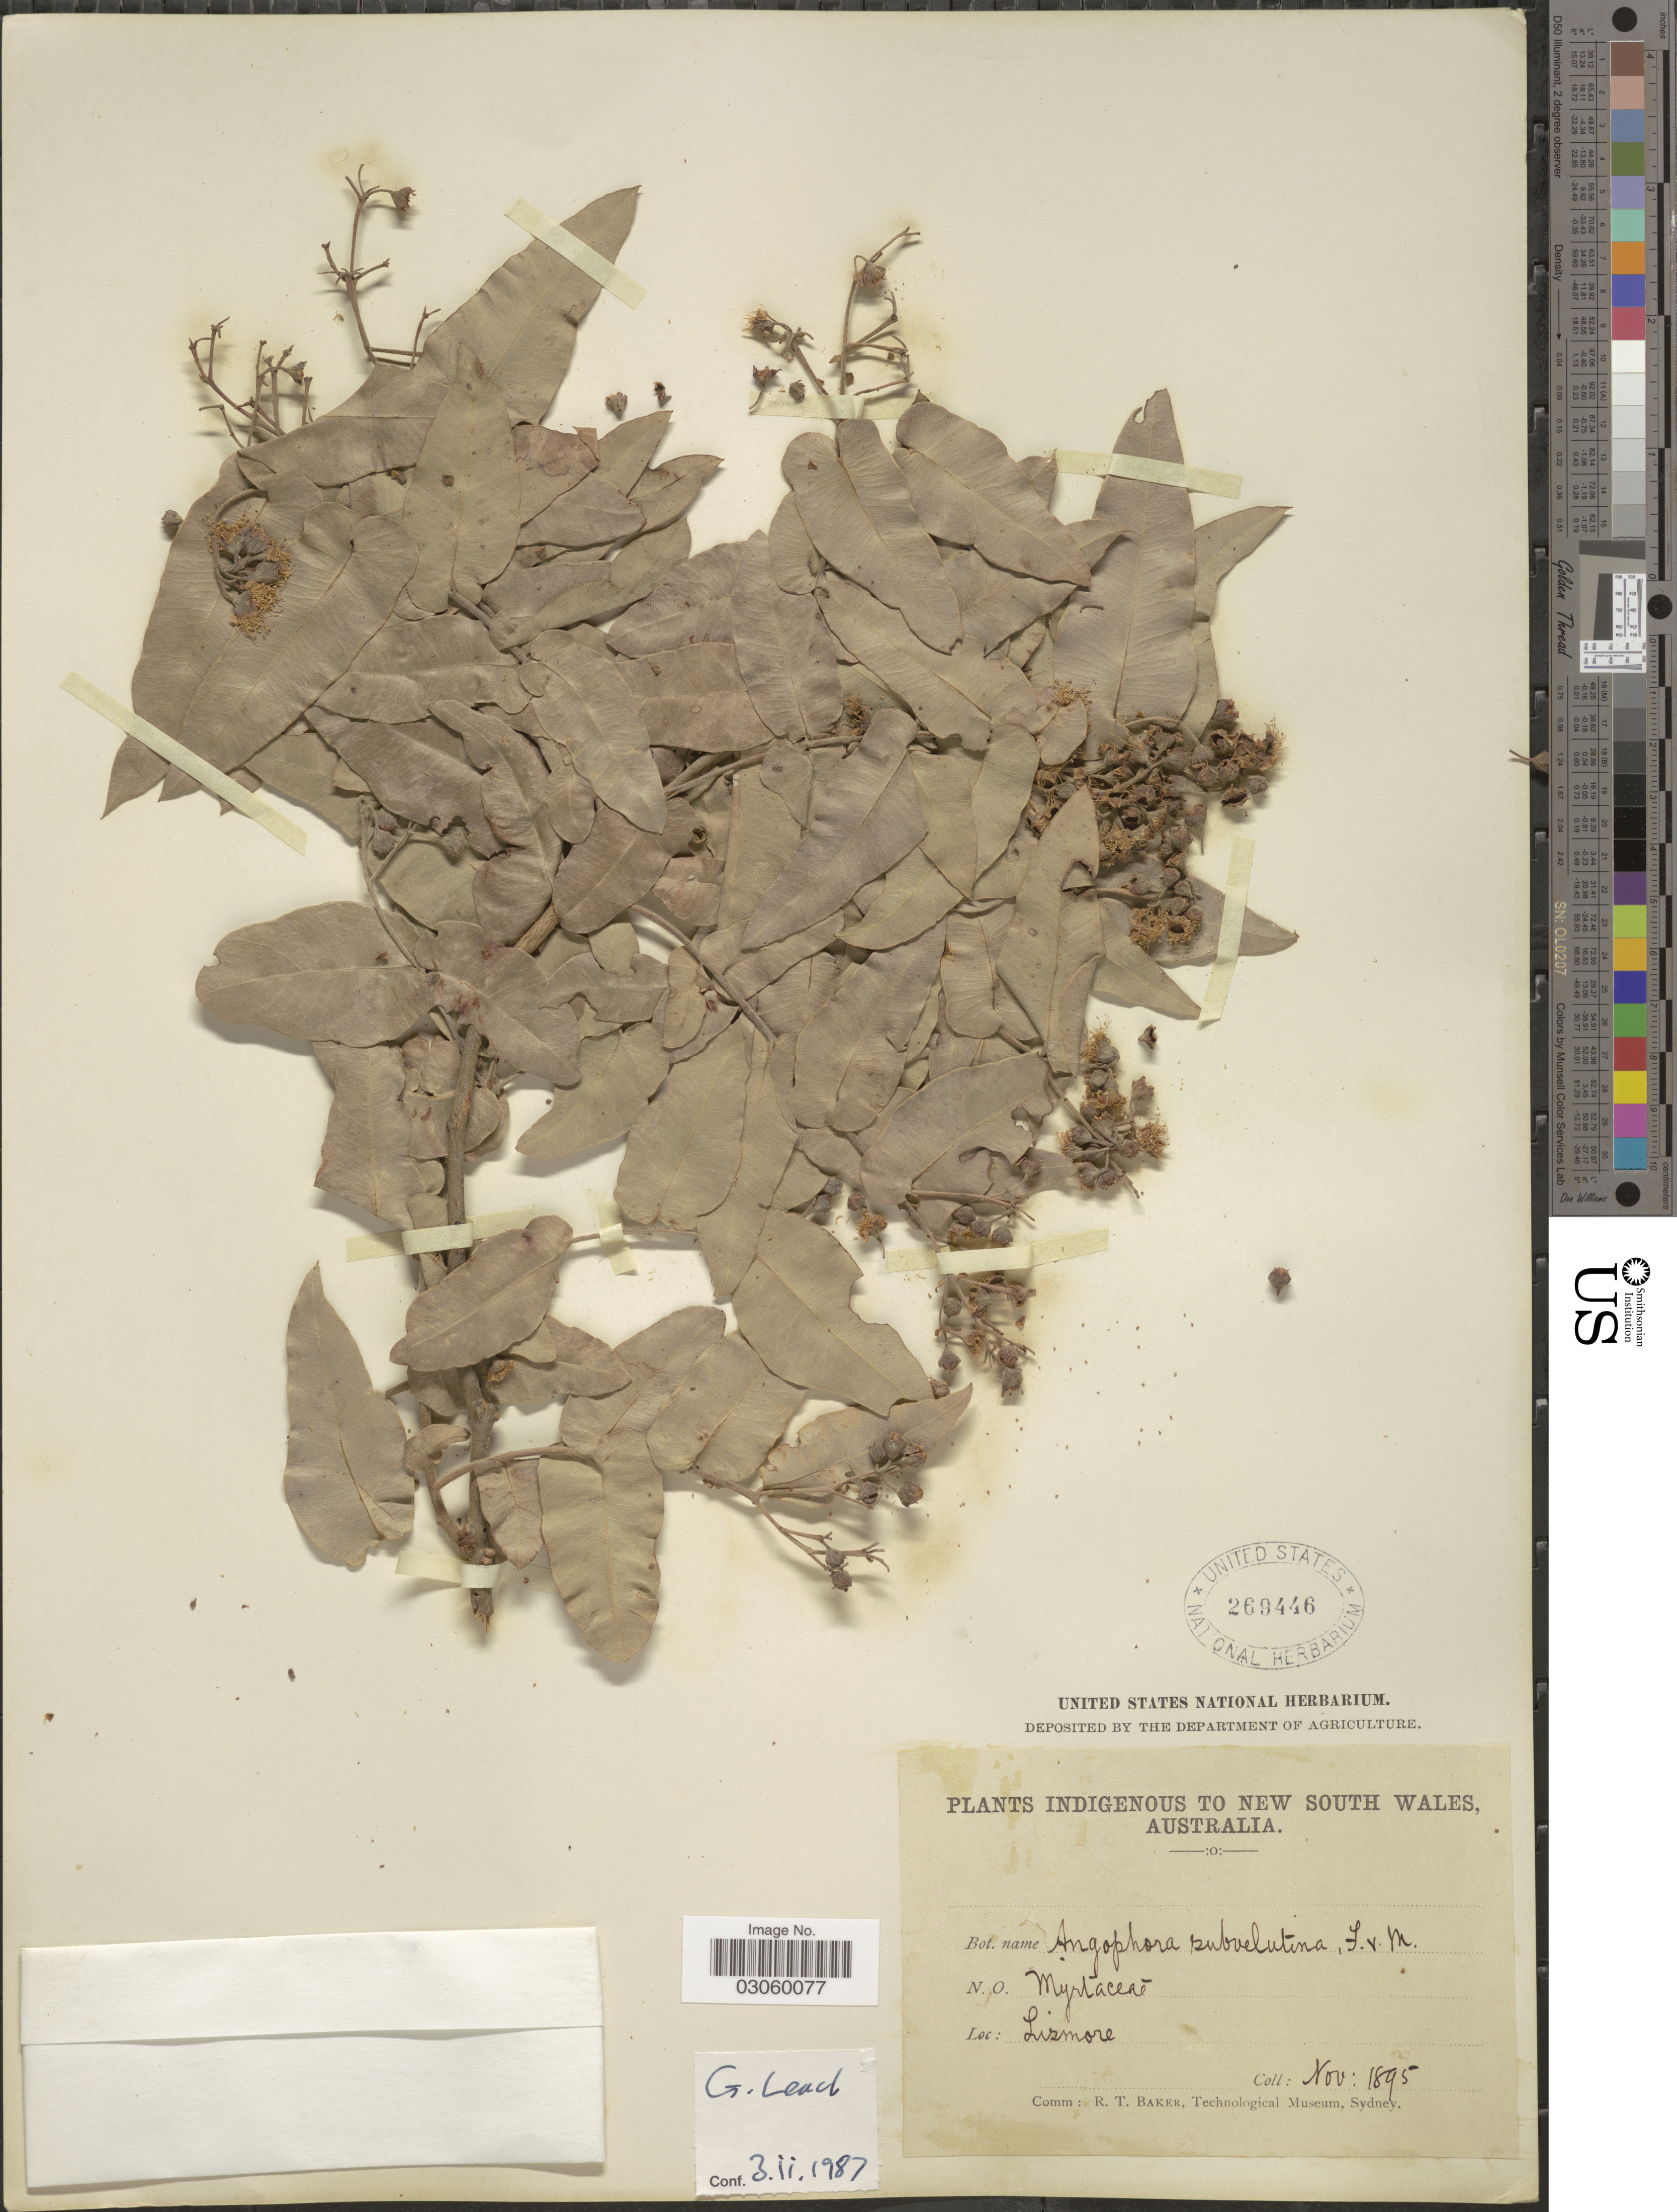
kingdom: Plantae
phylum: Tracheophyta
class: Magnoliopsida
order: Myrtales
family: Myrtaceae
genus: Angophora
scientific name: Angophora subvelutina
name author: F. Muell.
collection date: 1895-11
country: Australia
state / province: New South Wales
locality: Lismore.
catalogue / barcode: US 269446